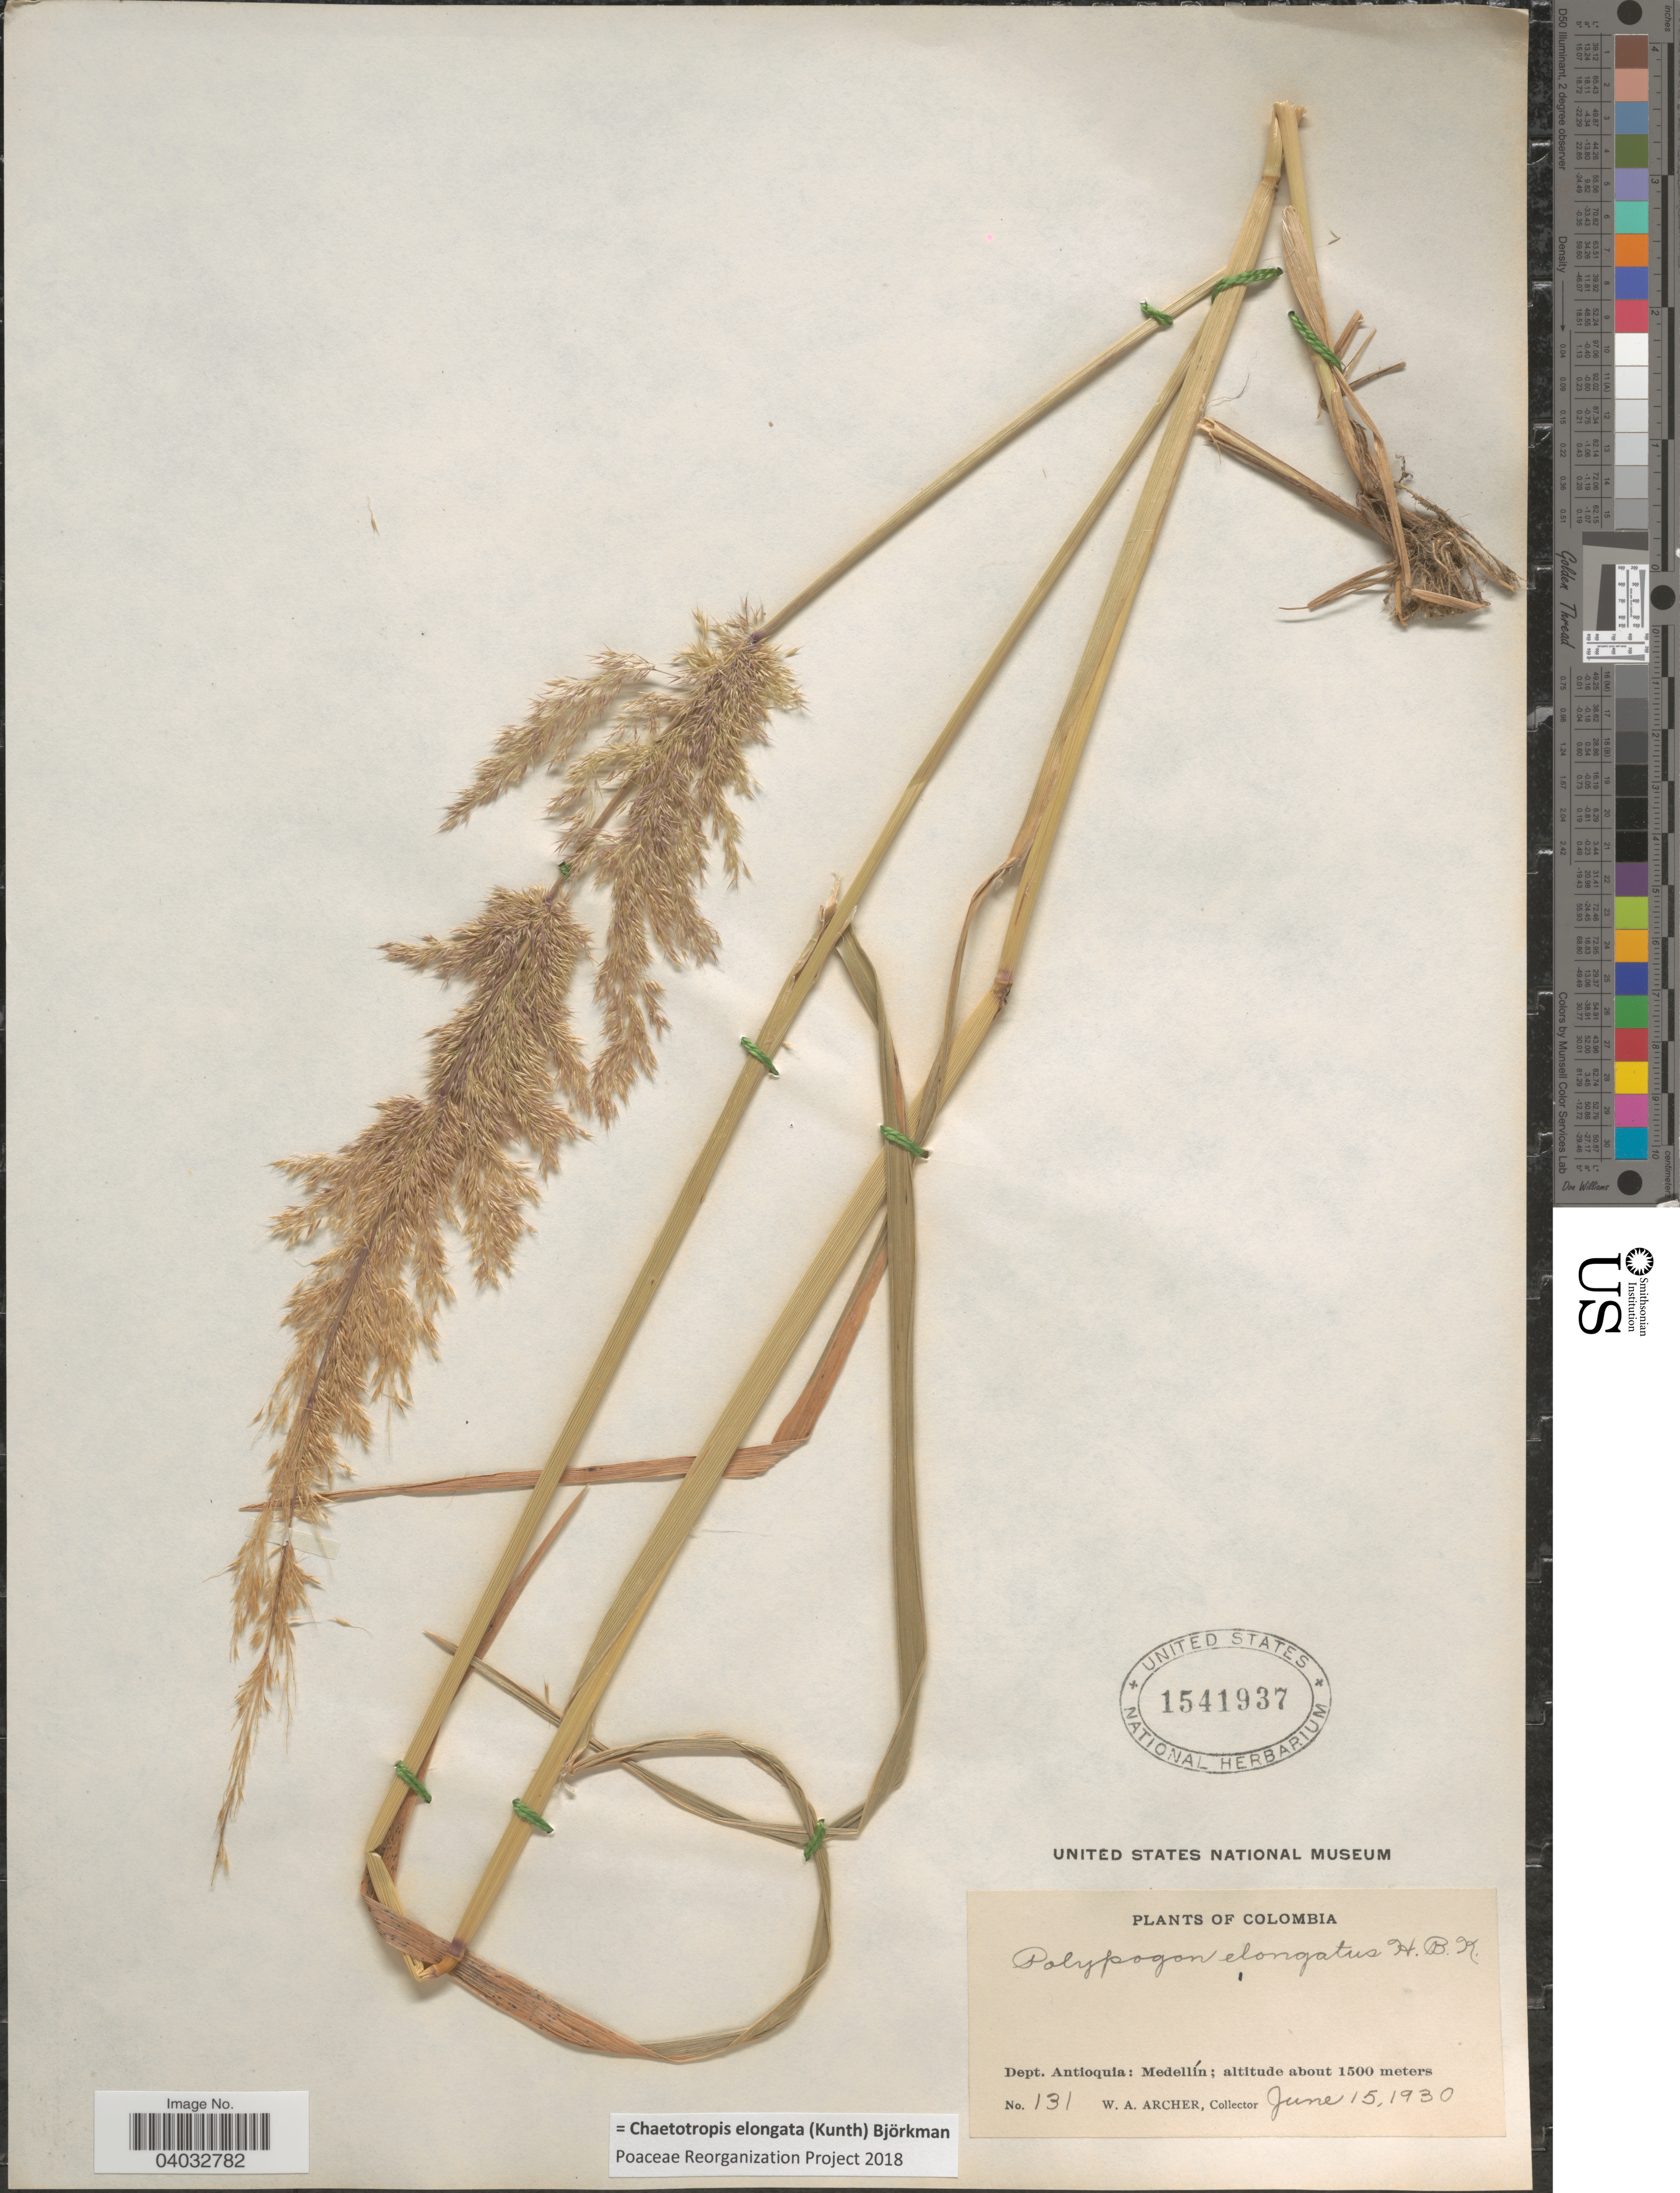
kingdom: Plantae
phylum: Tracheophyta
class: Liliopsida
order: Poales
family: Poaceae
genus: Chaetotropis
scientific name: Chaetotropis elongata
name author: (Kunth) Björkman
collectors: W. Archer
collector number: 131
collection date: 1930-06-15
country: Colombia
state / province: Antioquia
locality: Dept. Antioquia: Medellín.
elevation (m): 1500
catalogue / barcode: US 1541937